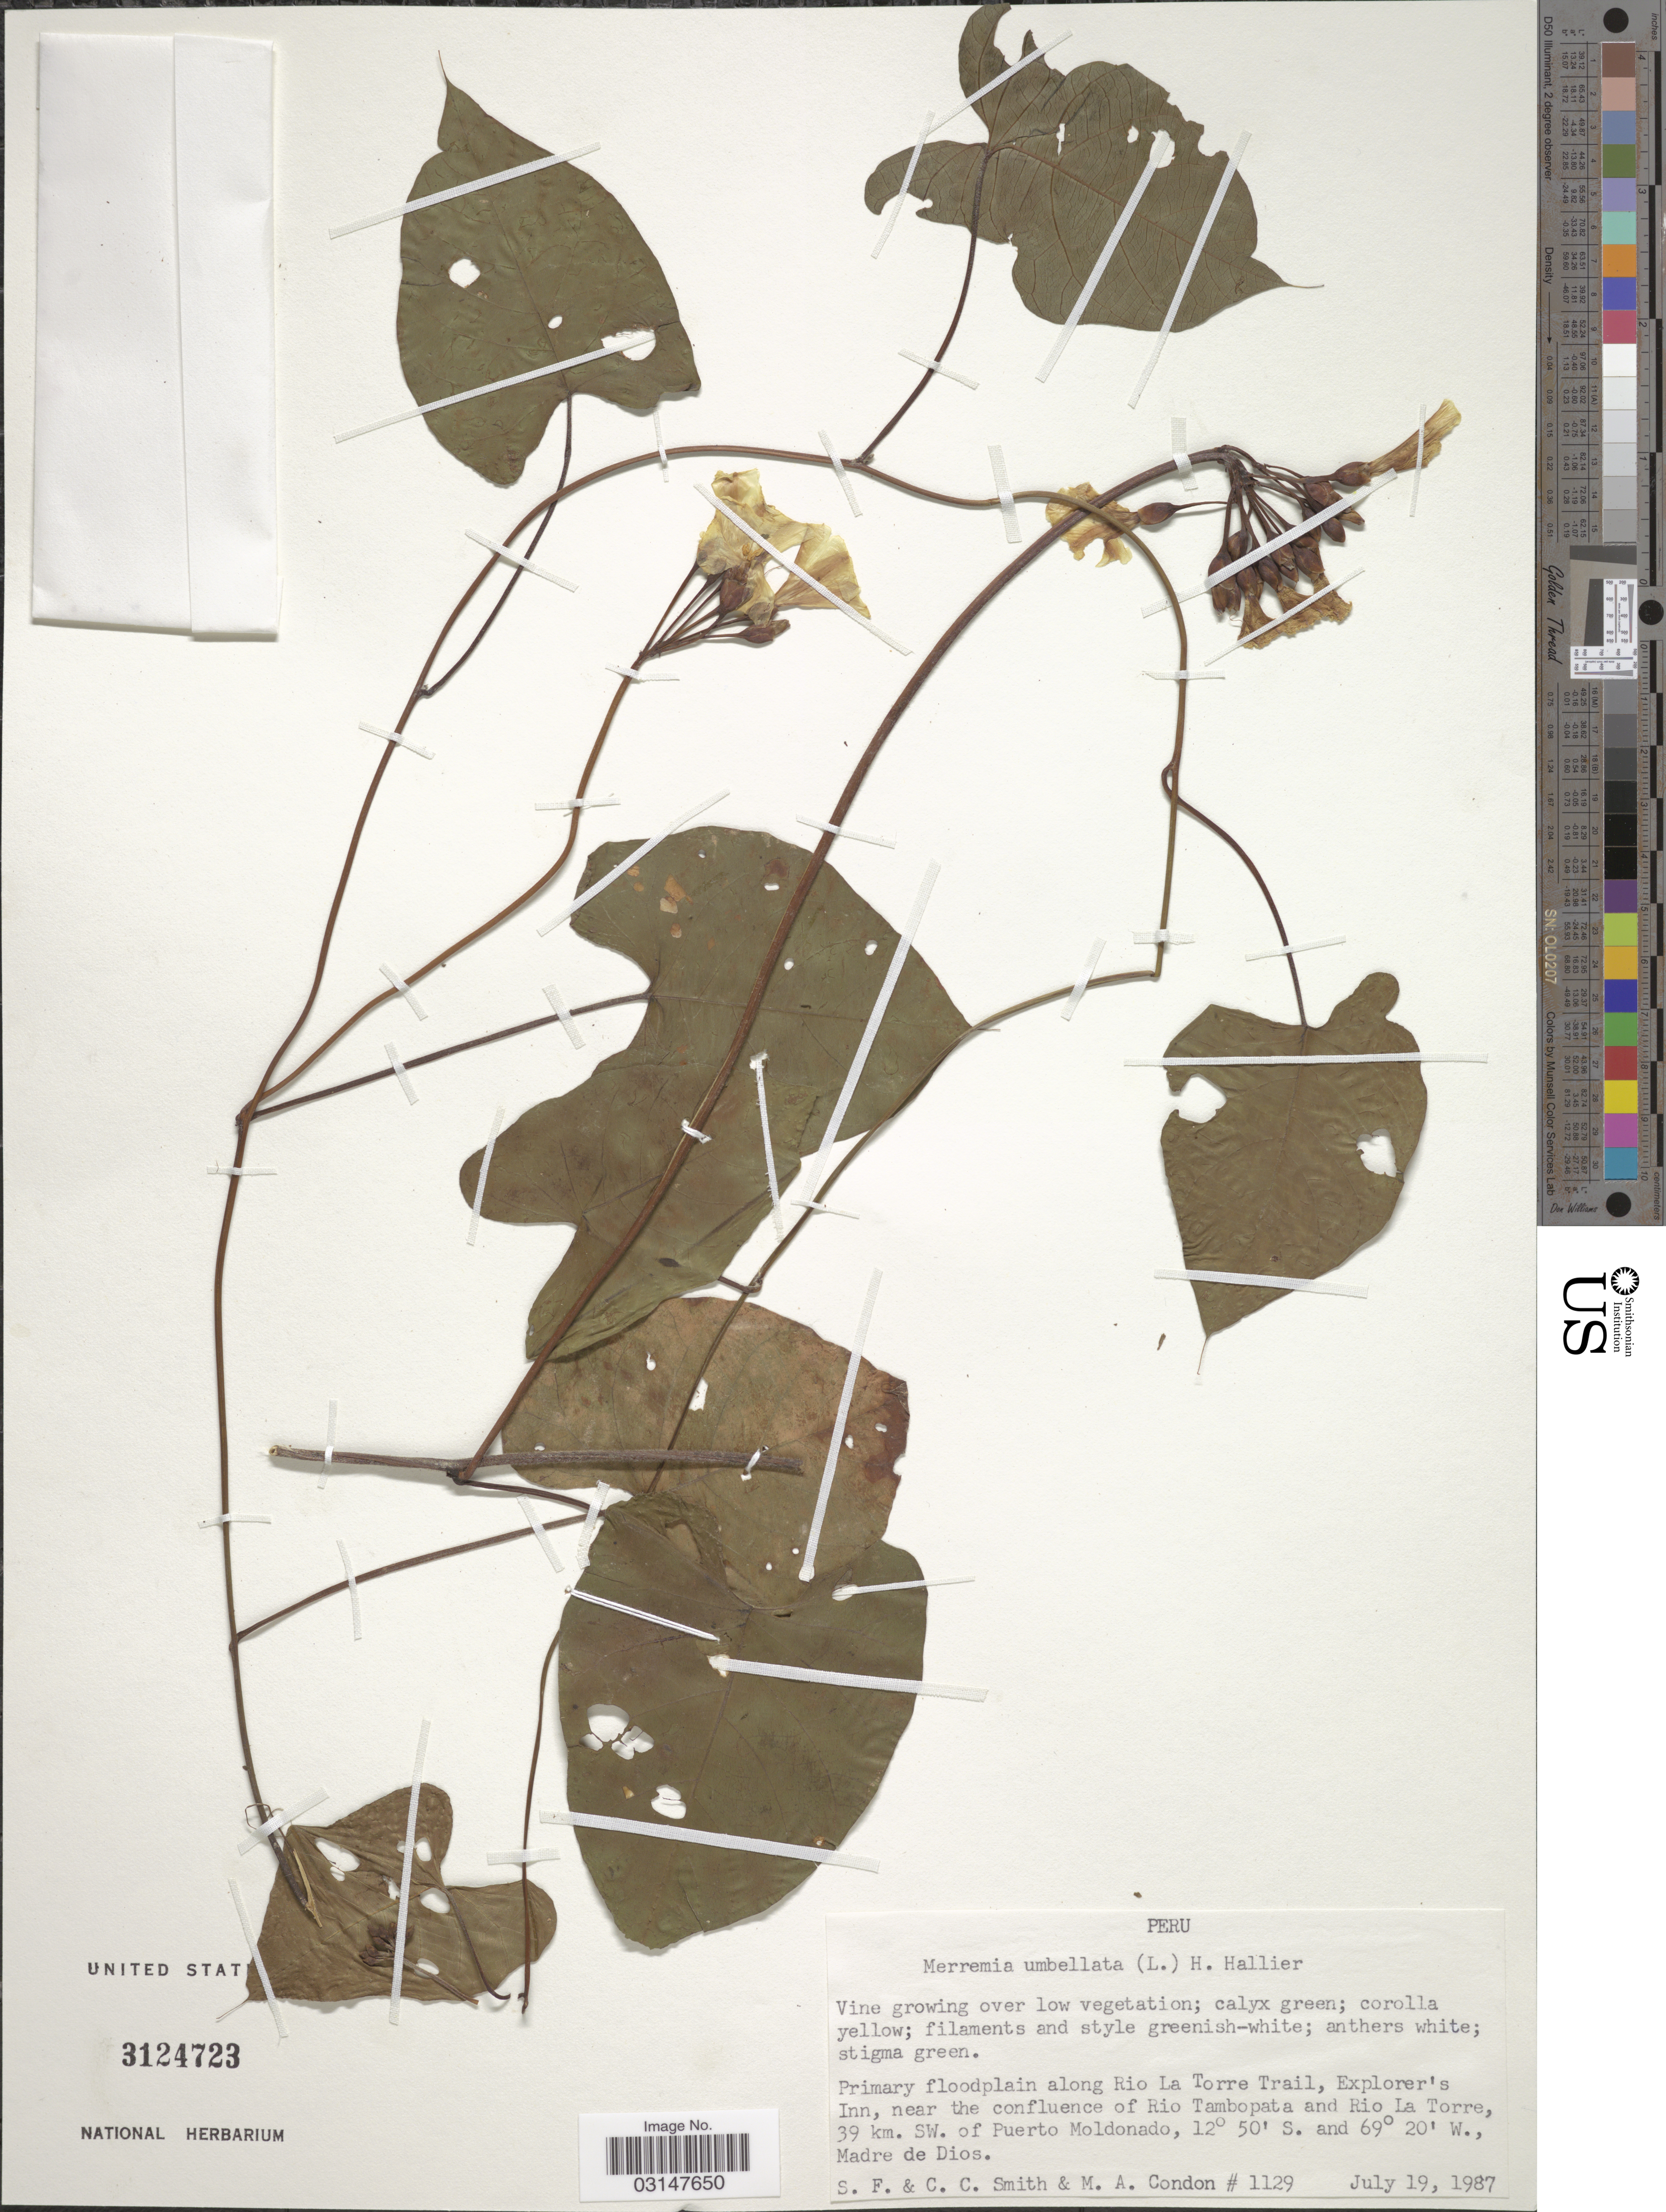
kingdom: Plantae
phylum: Tracheophyta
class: Magnoliopsida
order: Solanales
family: Convolvulaceae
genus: Camonea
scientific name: Camonea umbellata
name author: (L.) A. R. Simões & Staples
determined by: Strong, Mark T., (BOT), Smithsonian Institution - National Museum of Natural History (UNITED STATES)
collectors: S.F. Smith, C. C. Smith & M. Condon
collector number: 1129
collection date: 1987-07-19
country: Peru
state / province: Madre de Dios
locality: Primary floodplain along Rio La Torre Trail, Explorer's Inn, near the confluence of Rio Tambopata and Rio La Torre, 39 km. SW. of Puerto Moldonado.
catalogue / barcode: US 3124723